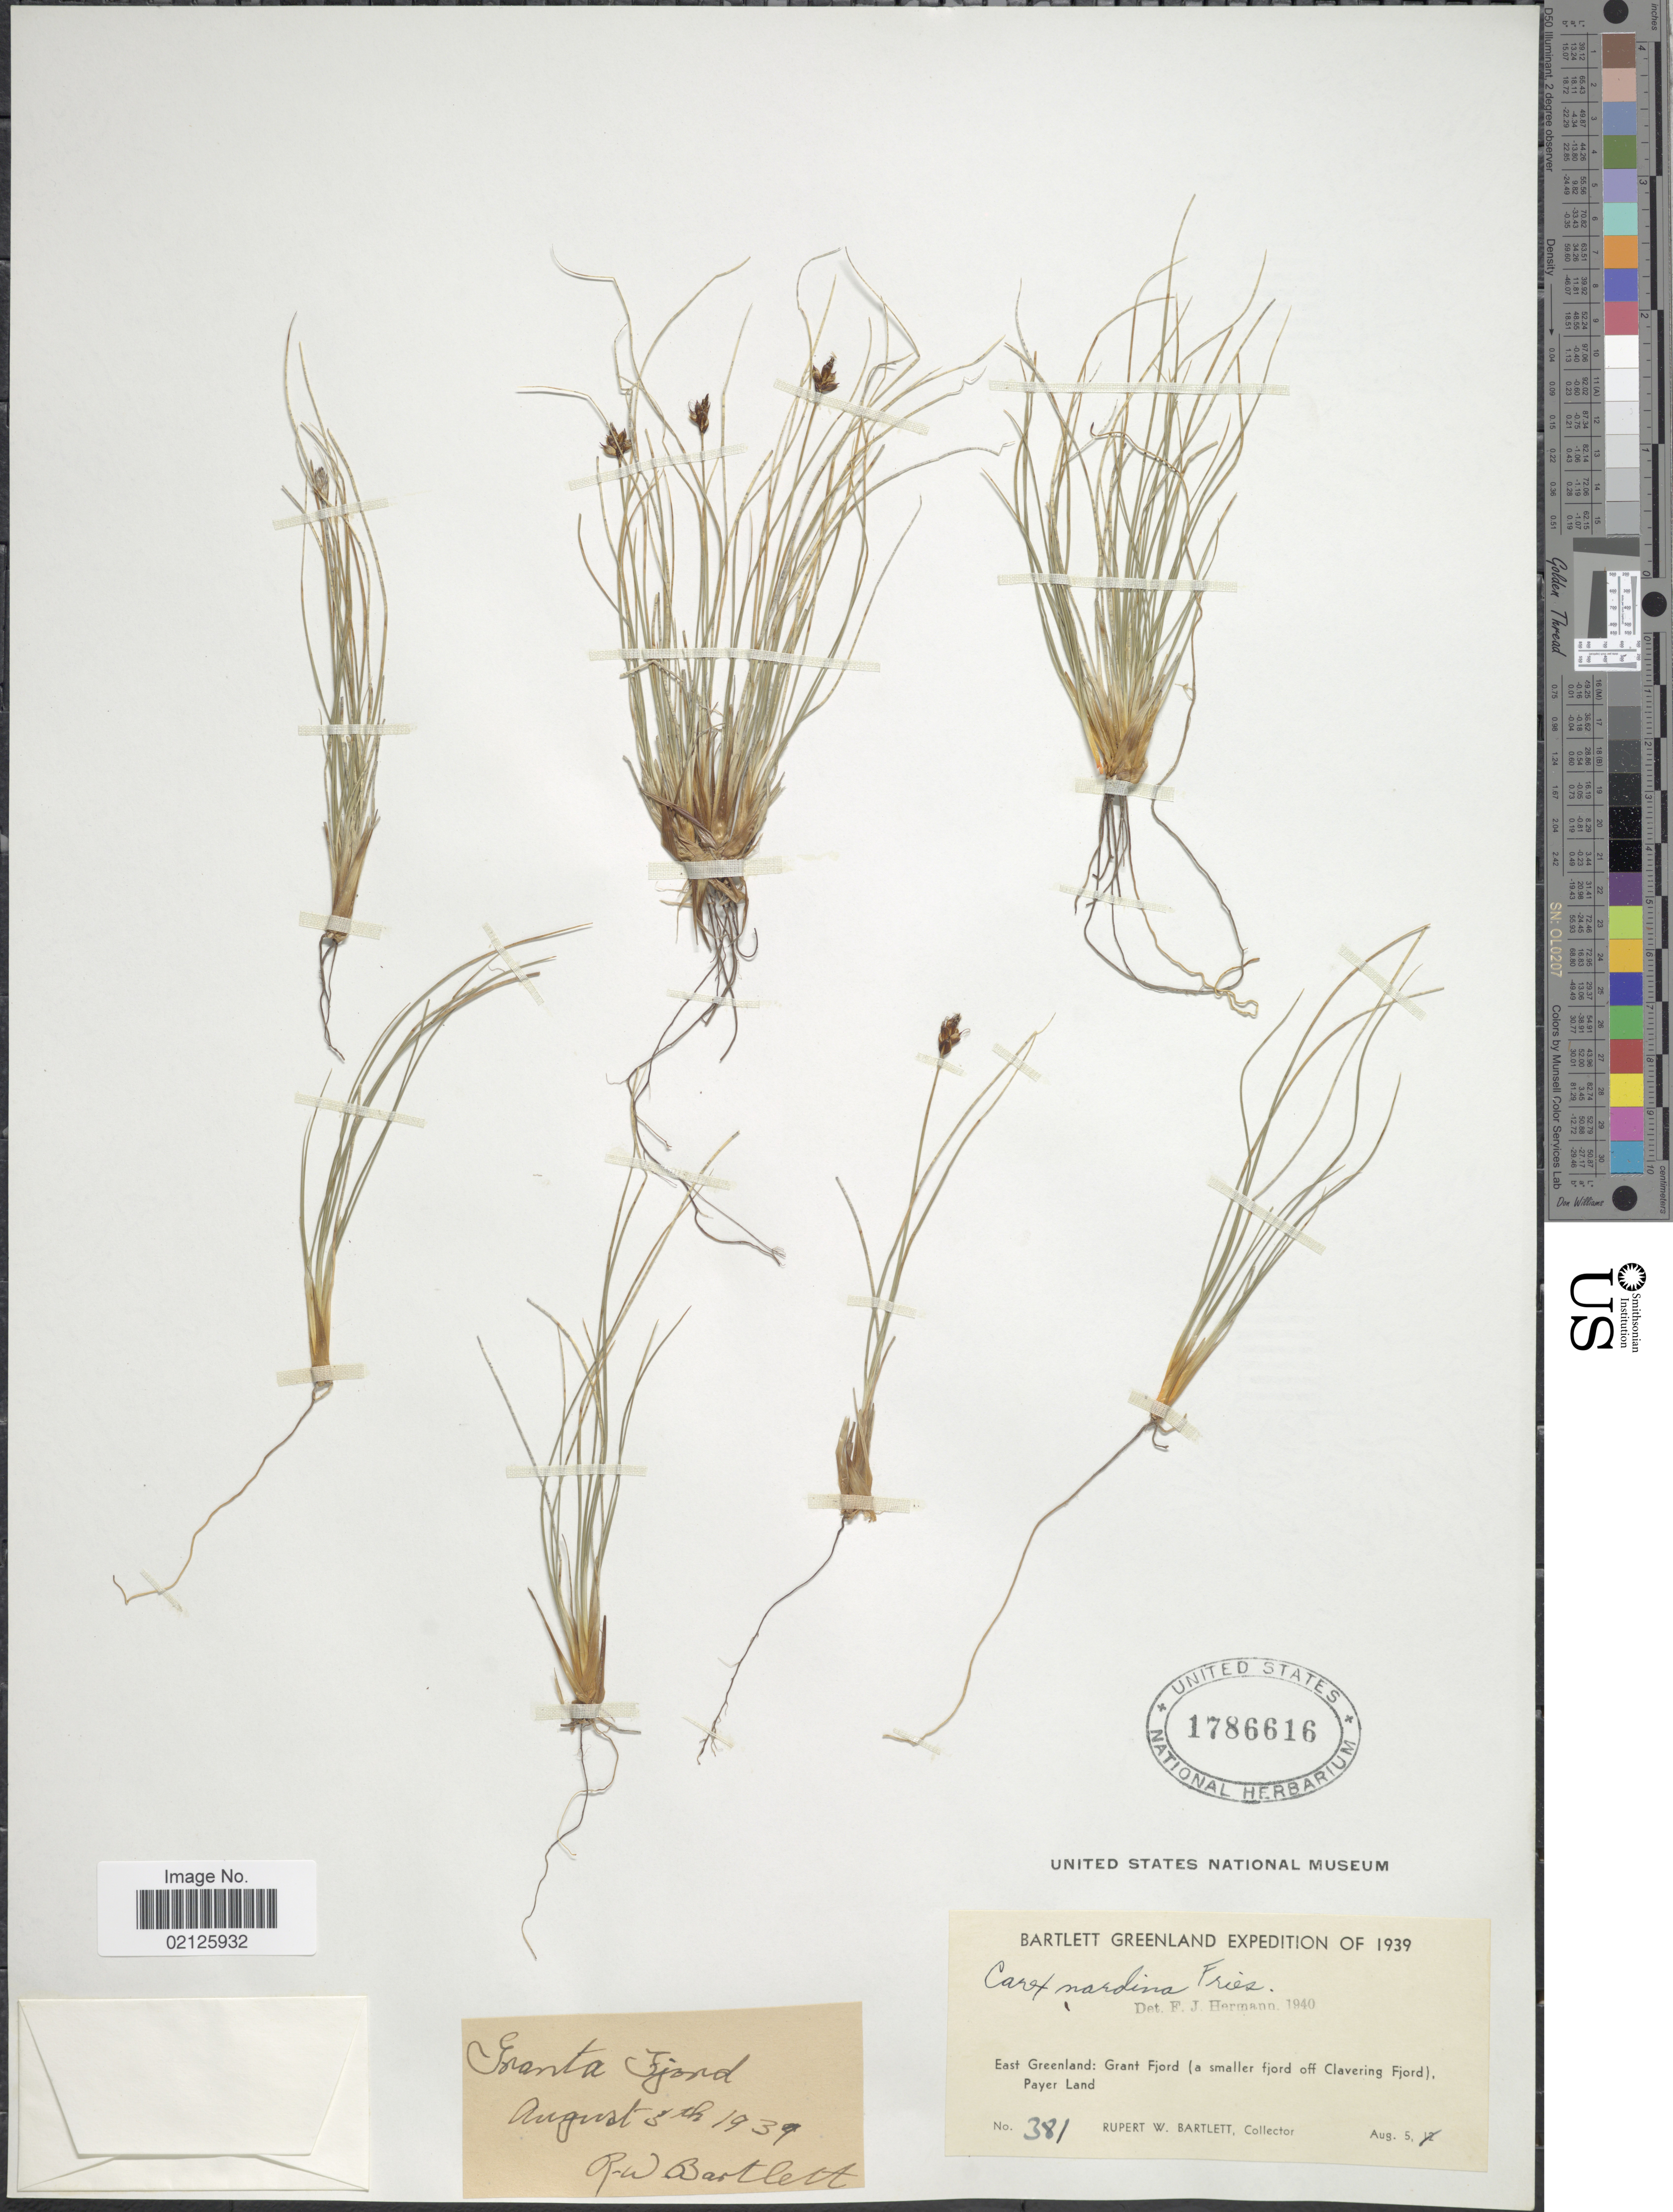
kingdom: Plantae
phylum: Tracheophyta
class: Liliopsida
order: Poales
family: Cyperaceae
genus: Carex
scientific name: Carex nardina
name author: (Hornem.) Fr.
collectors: R. W. Bartlett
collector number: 381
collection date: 1939-08-05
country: Greenland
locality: Granta Fjord, Bartlett Greenland, East Greenland: Grant Fjord (a smaller fjord off Clavering Fjord), Payer Land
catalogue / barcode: US 1786616